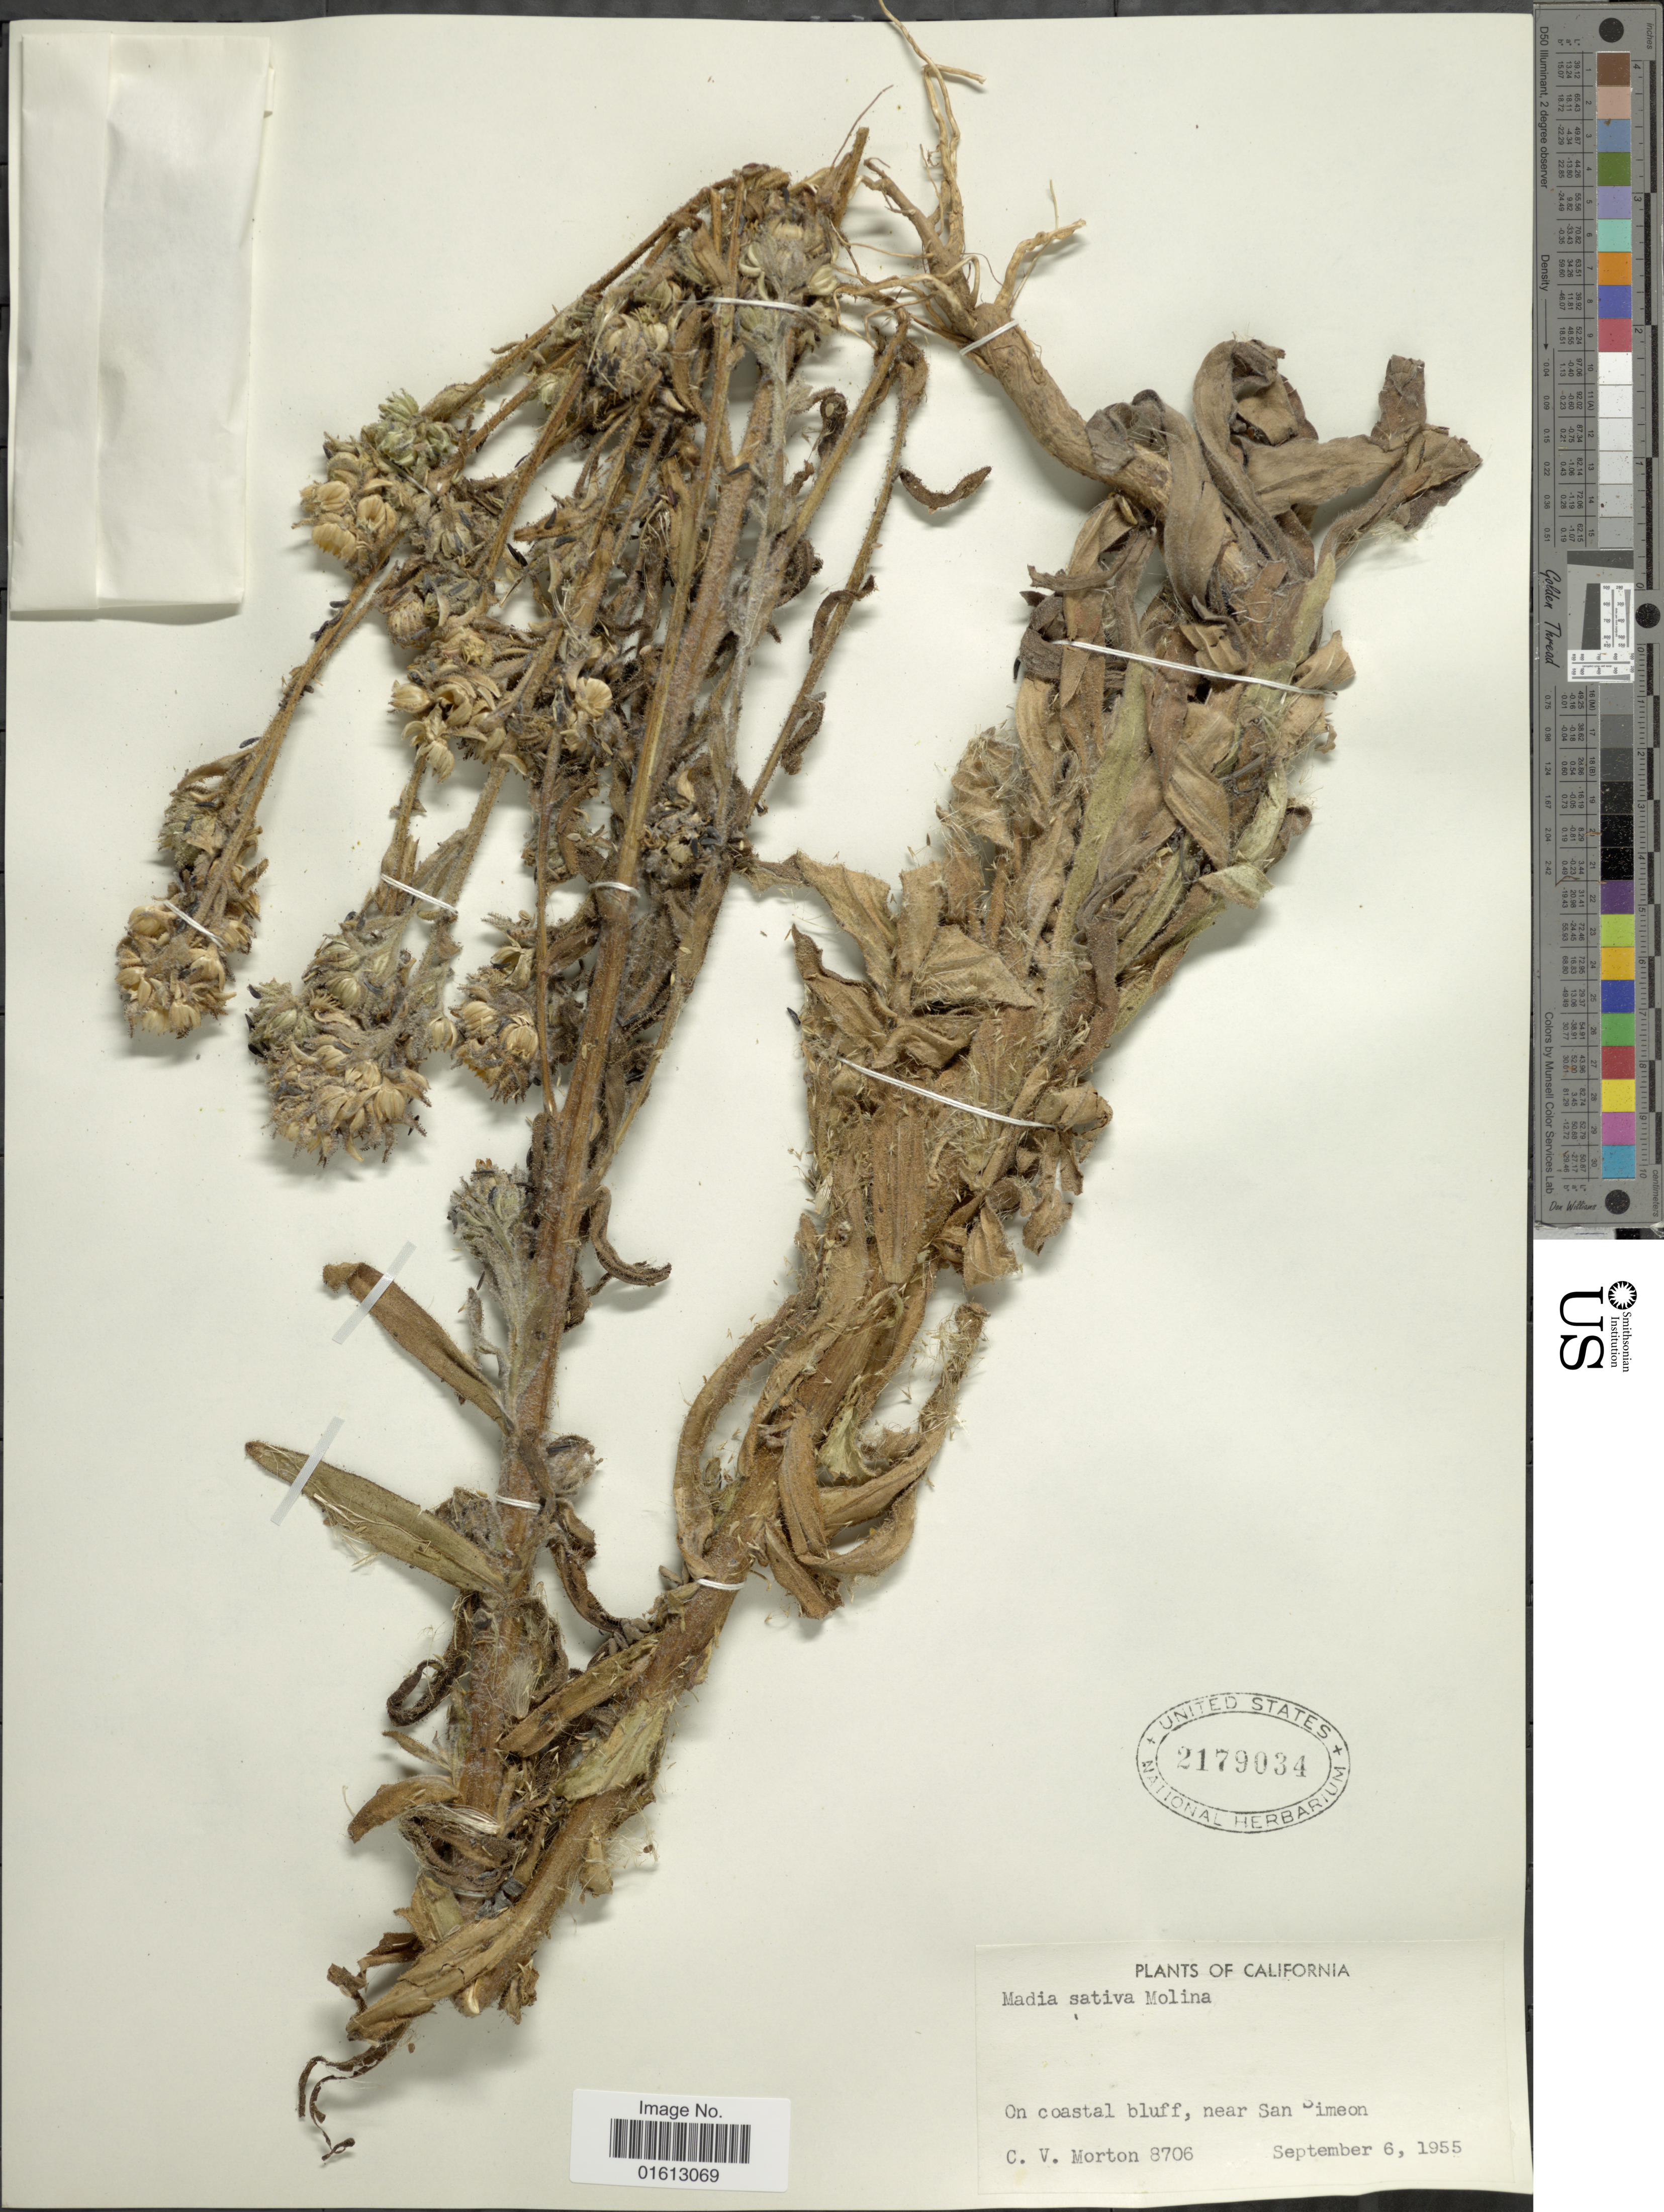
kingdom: Plantae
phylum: Tracheophyta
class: Magnoliopsida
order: Asterales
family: Asteraceae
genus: Madia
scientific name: Madia sativa subsp. sativa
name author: Molina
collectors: C. V. Morton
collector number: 8706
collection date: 1955-09-06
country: United States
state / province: California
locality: California, on coastal bluff, near San Simeon.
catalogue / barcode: US 2179034